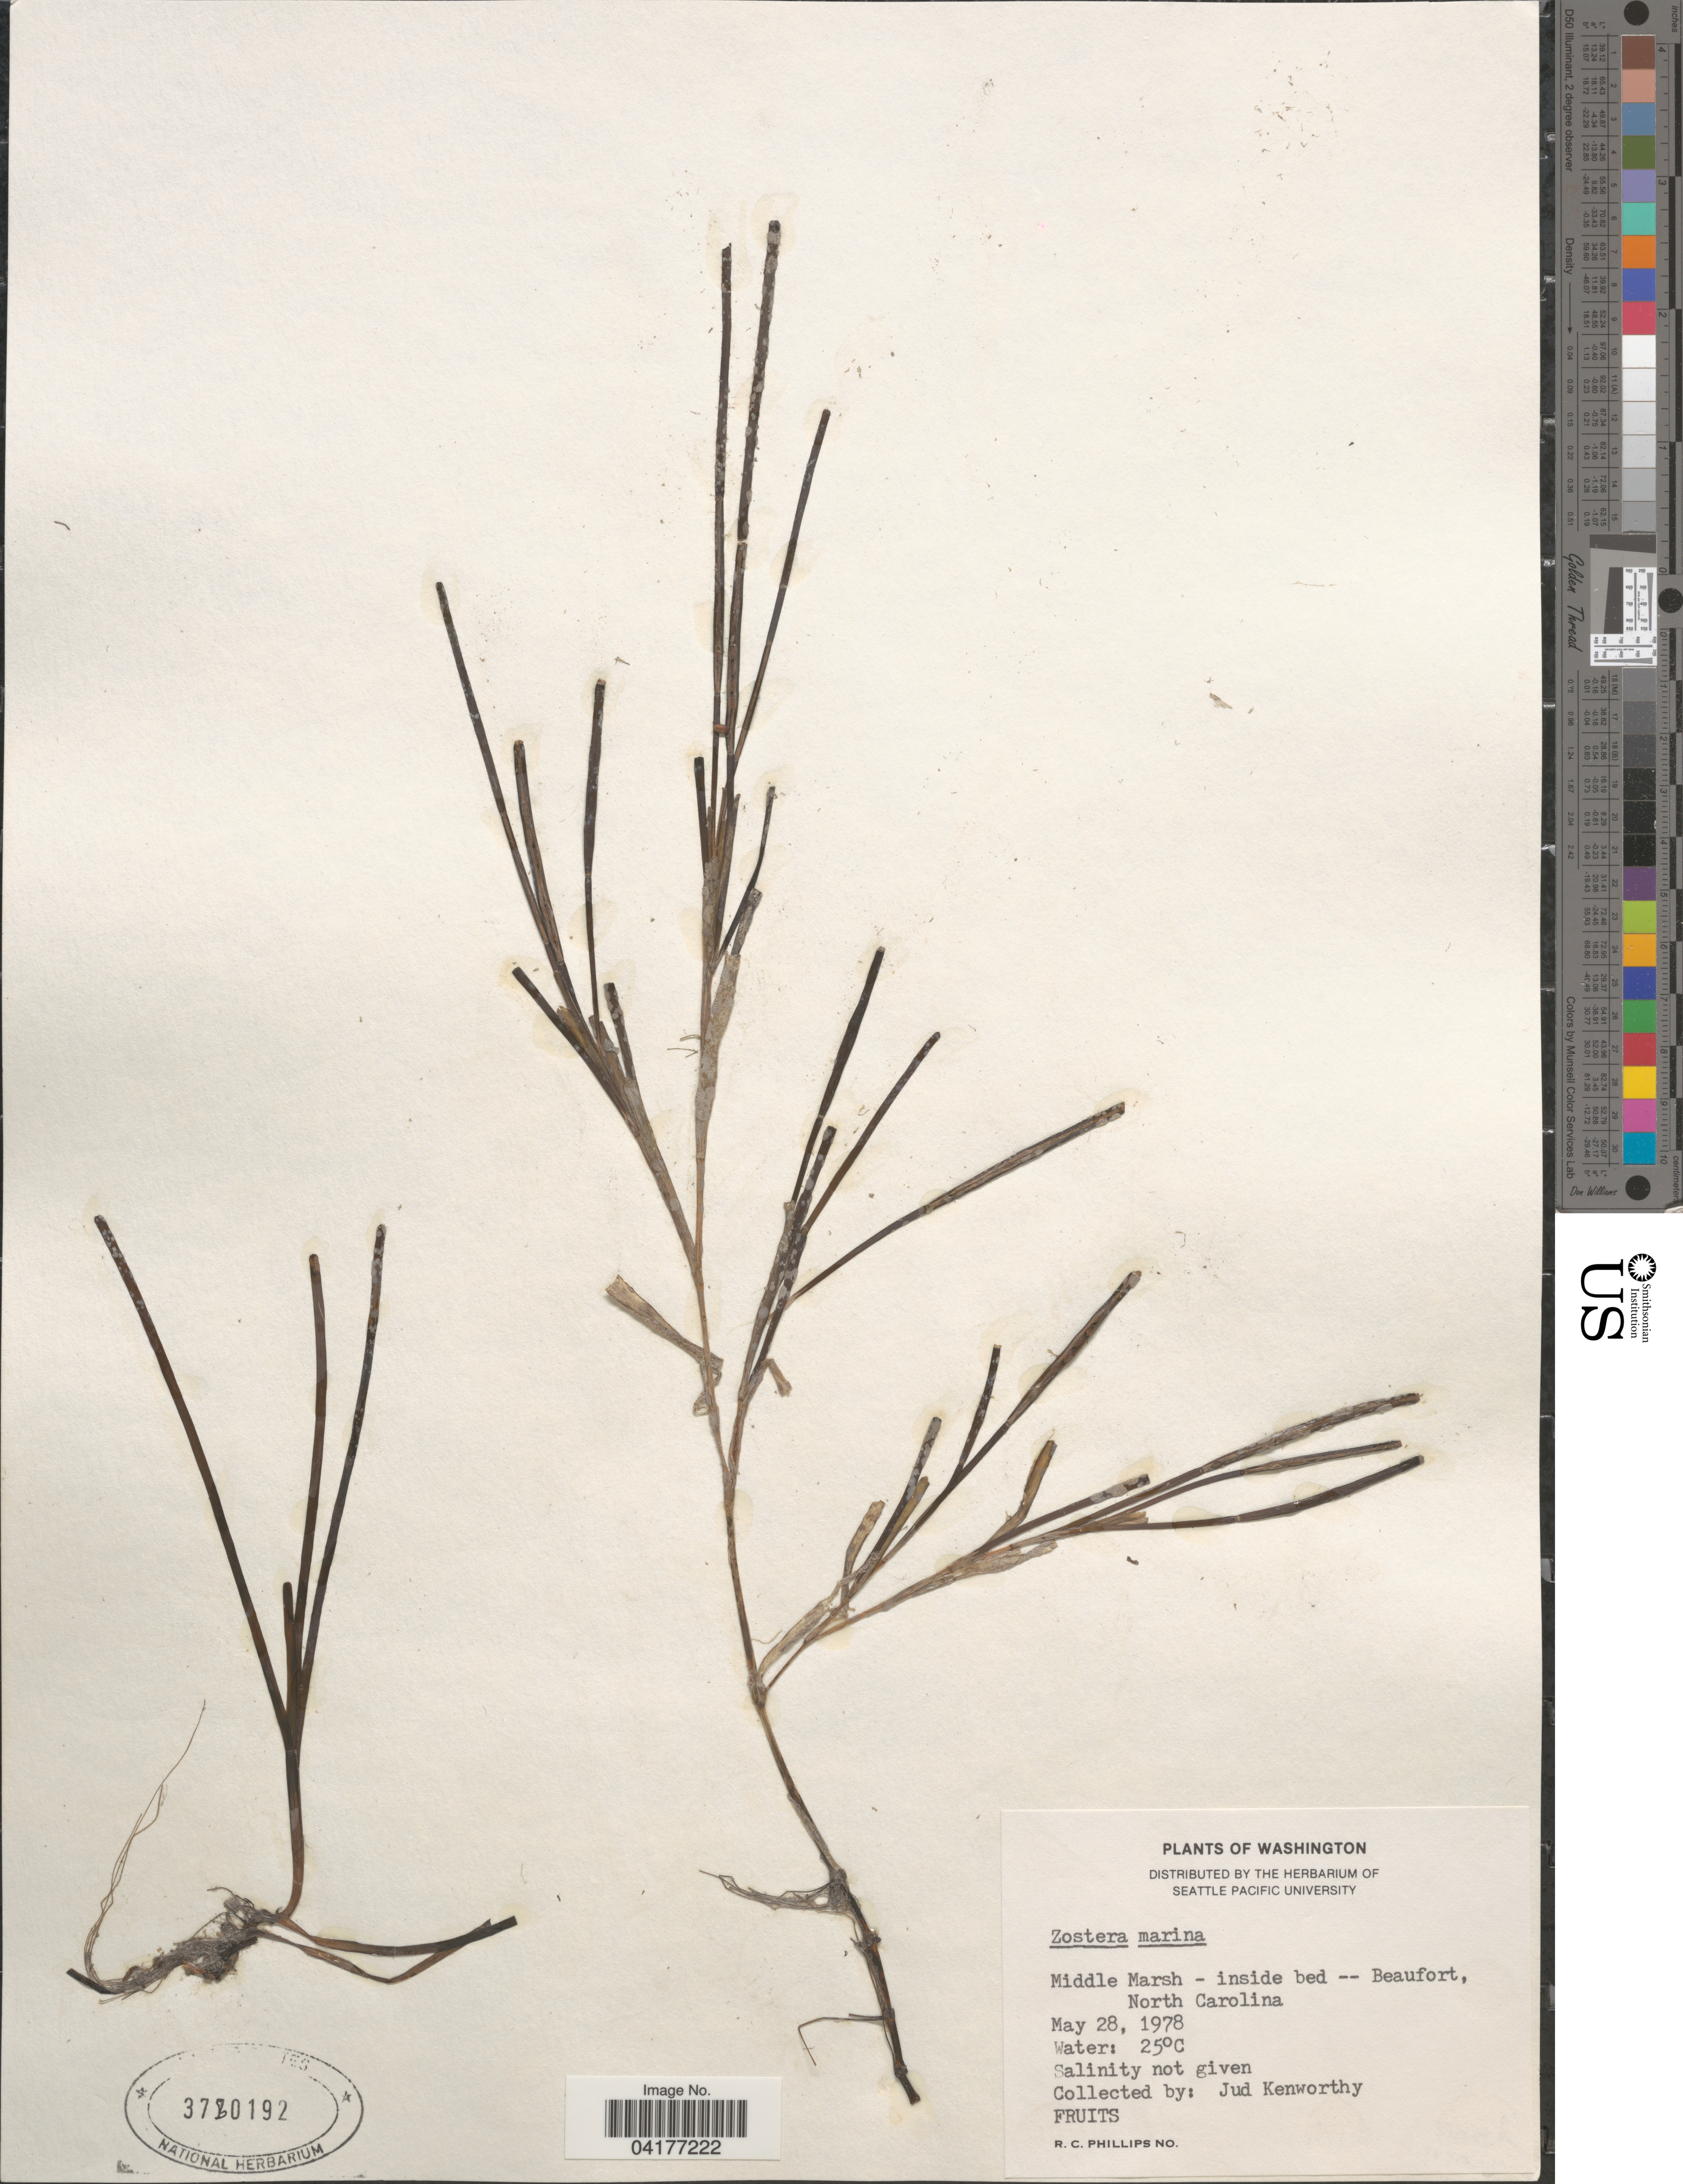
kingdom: Plantae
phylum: Tracheophyta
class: Liliopsida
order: Alismatales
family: Zosteraceae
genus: Zostera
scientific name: Zostera marina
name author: L.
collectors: J. Kenworthy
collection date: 1978-05-28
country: United States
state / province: North Carolina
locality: Middle Marsh -- inside bed -- Beaufort.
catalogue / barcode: US 3780192